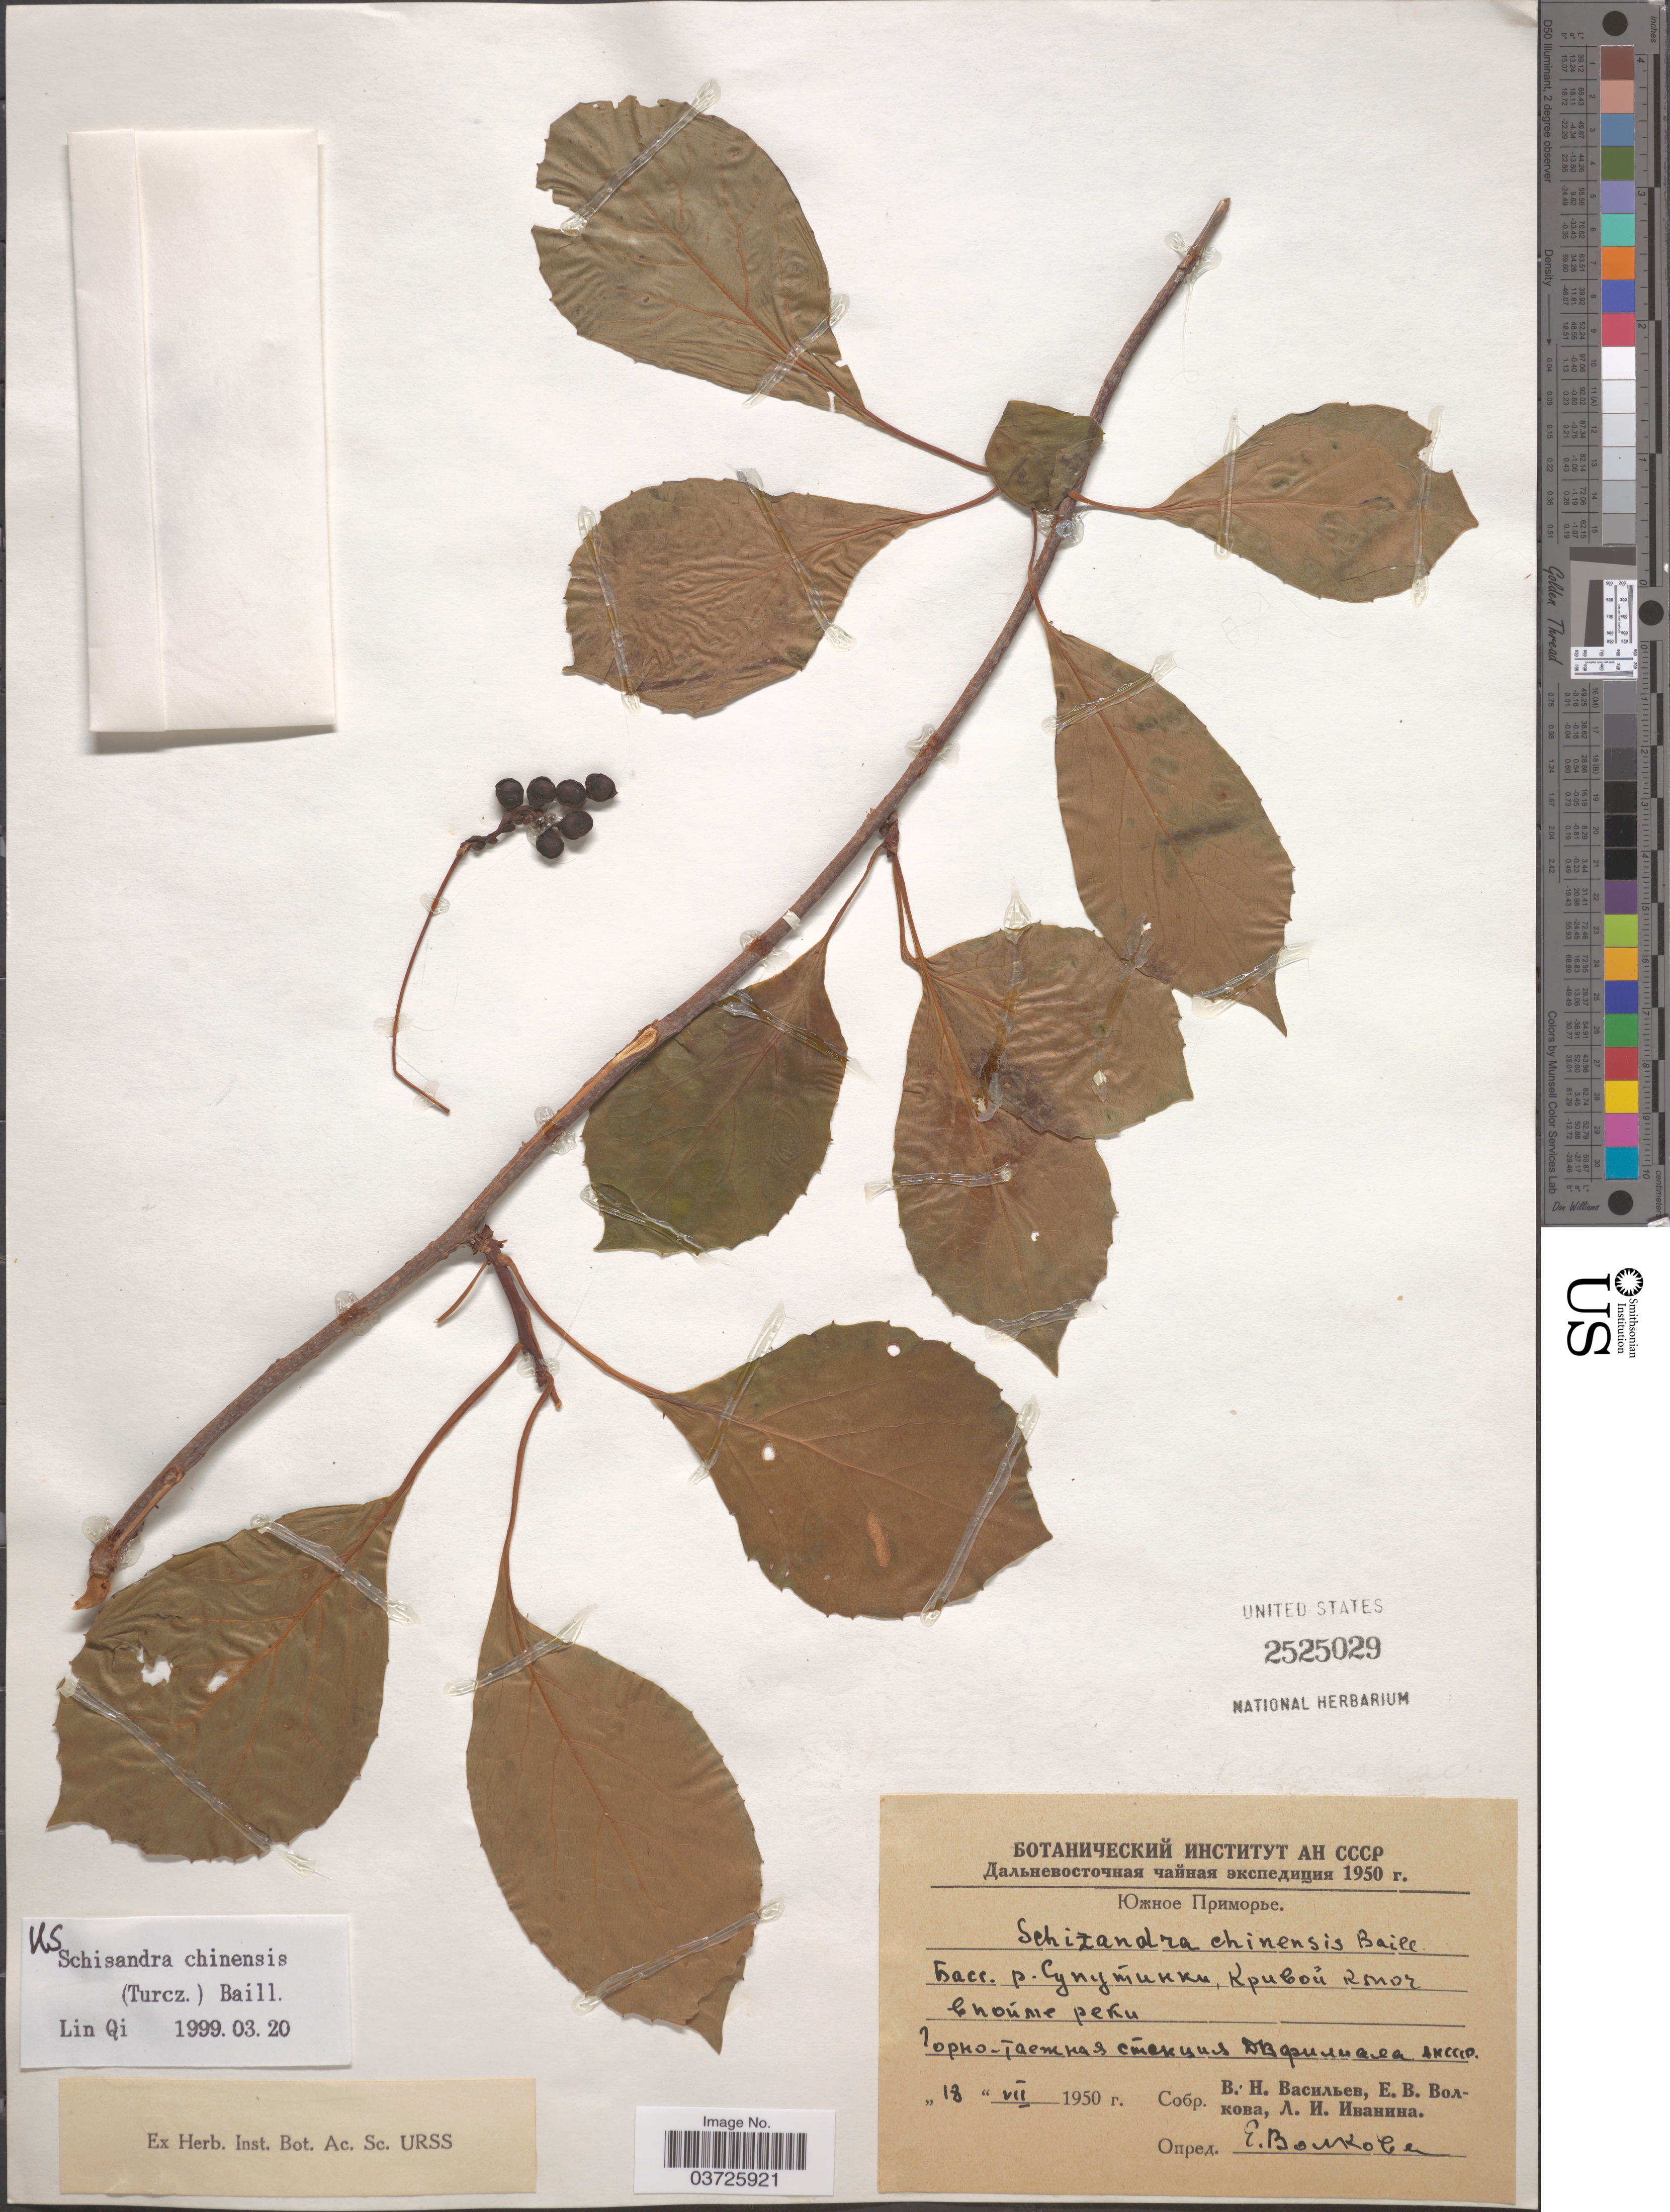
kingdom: Plantae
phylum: Tracheophyta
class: Magnoliopsida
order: Austrobaileyales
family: Schisandraceae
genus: Schisandra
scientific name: Schisandra chinensis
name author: (Turcz.) Baill.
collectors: X, X & X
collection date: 1950-07-18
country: Russian Federation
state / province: Primorsky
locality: Basin of river Suputinka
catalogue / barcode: US 2525029